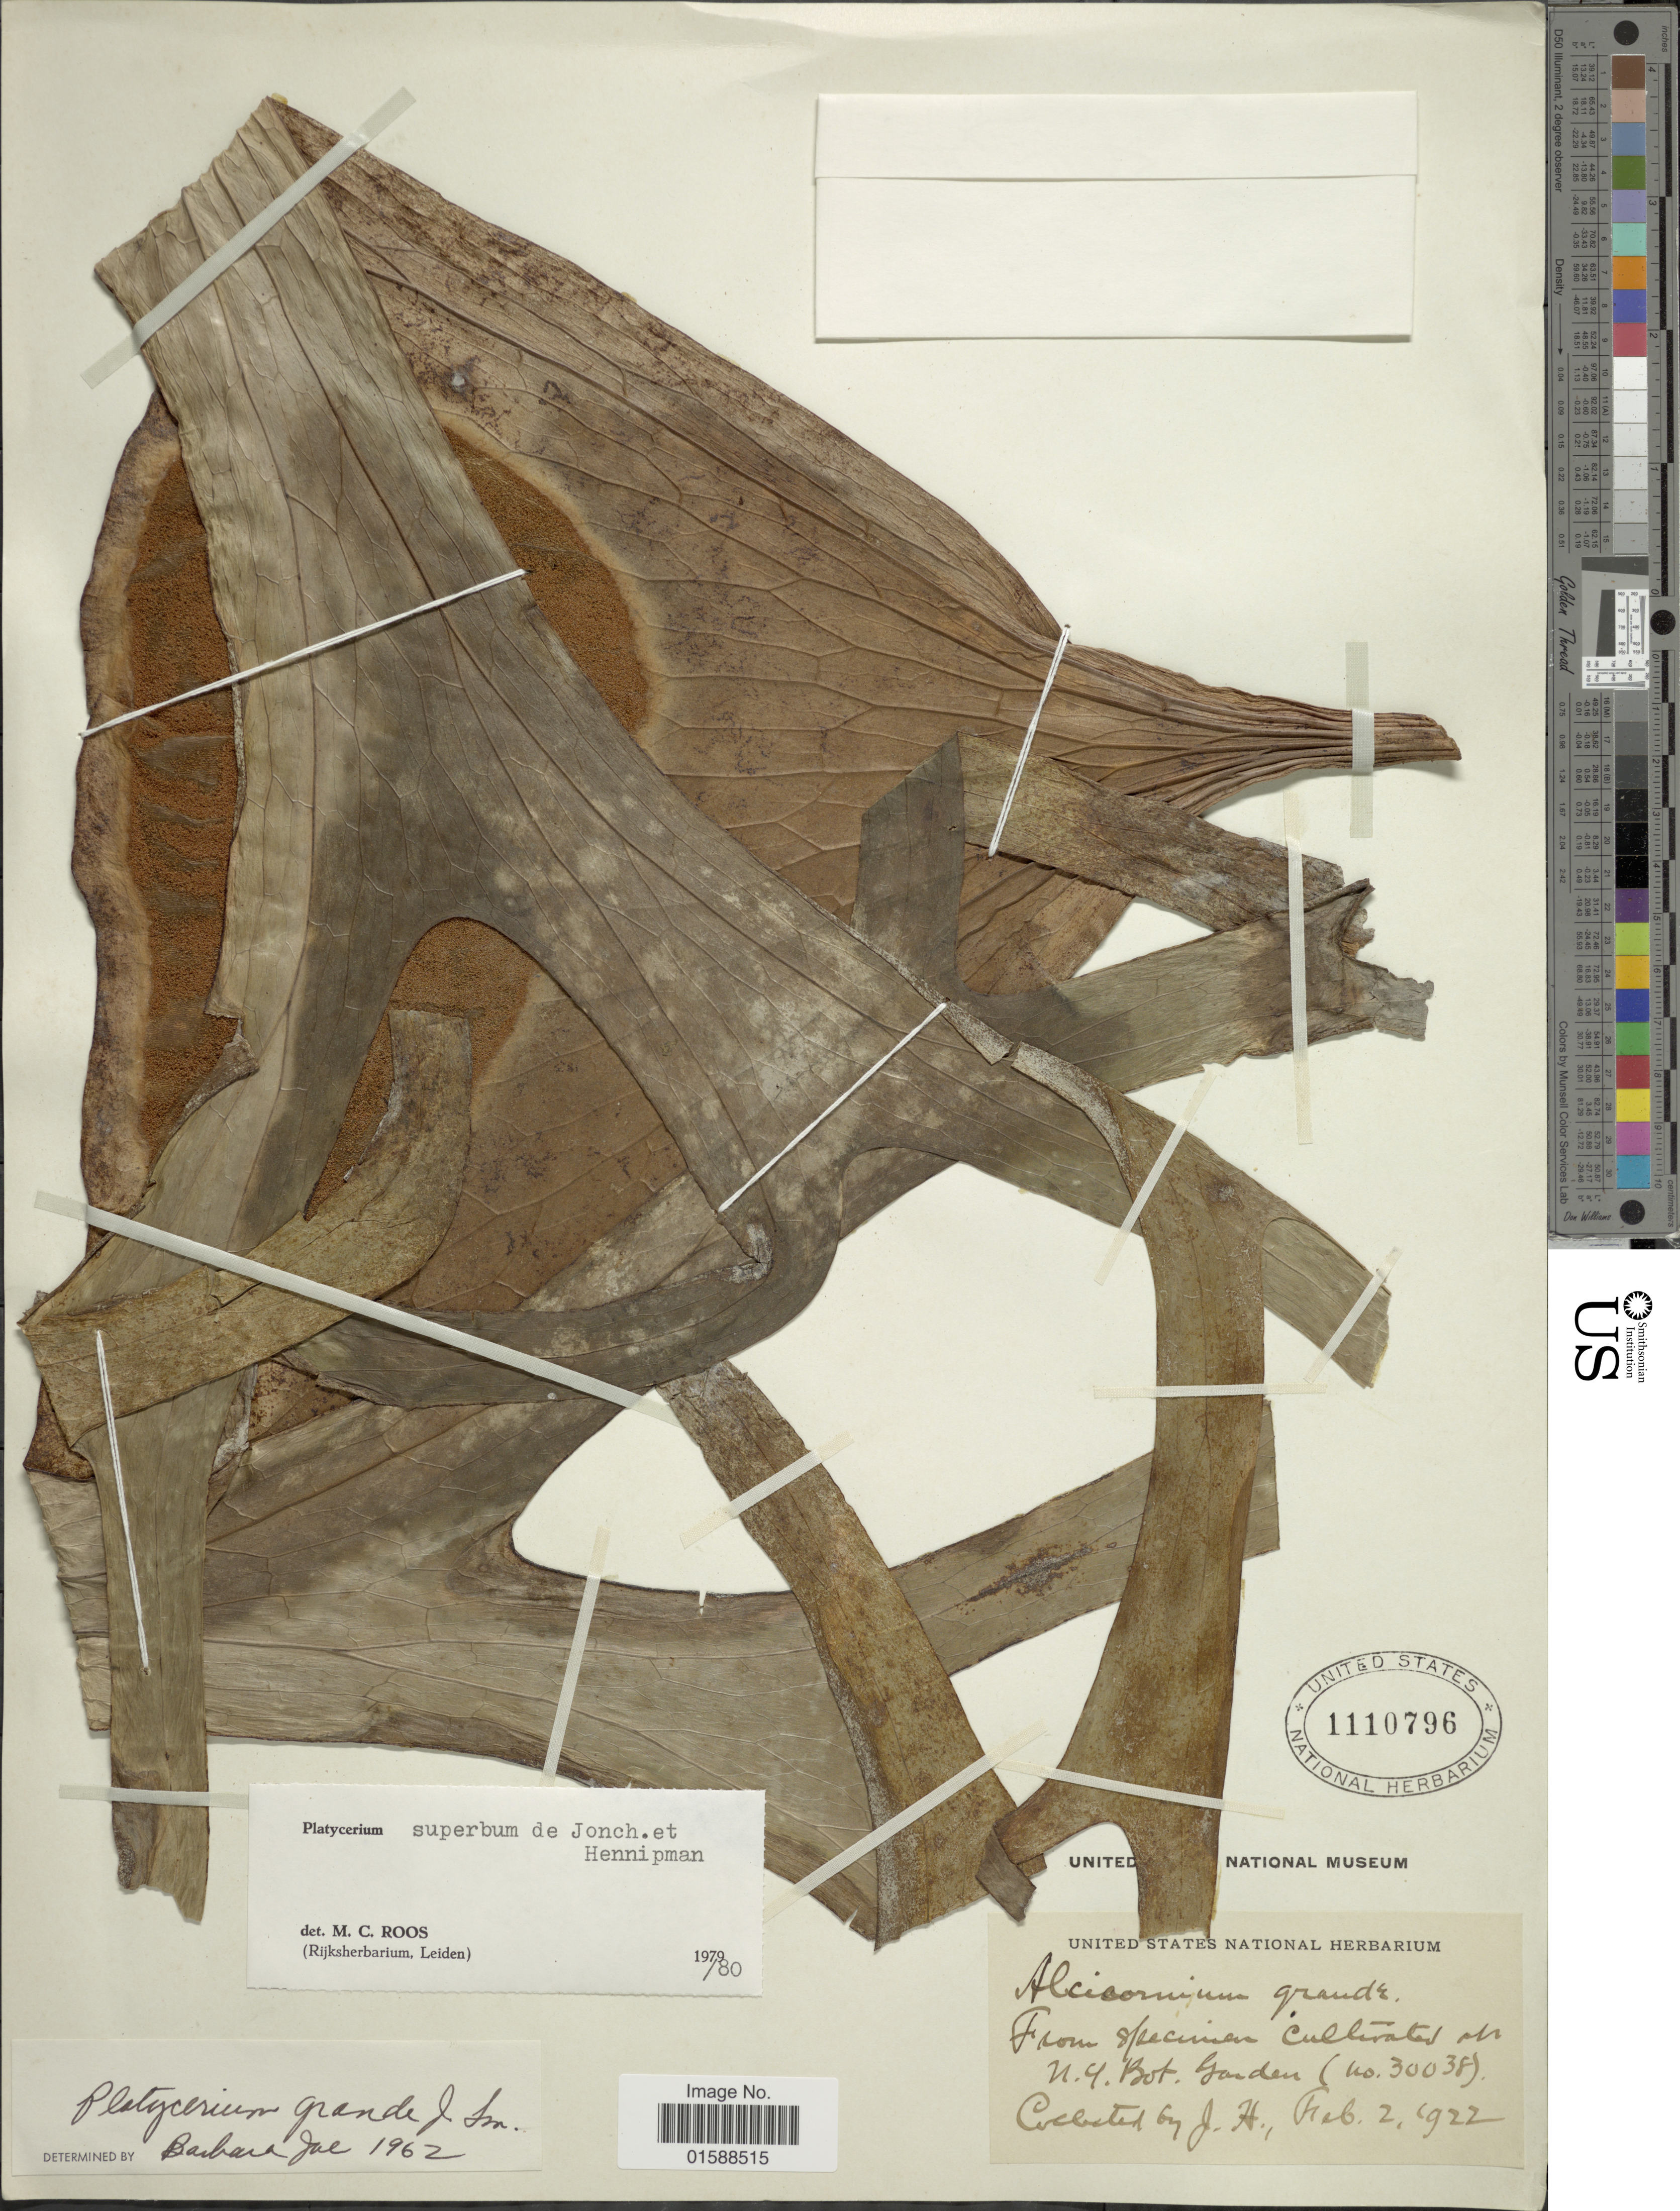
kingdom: Plantae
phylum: Tracheophyta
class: Polypodiopsida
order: Polypodiales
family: Polypodiaceae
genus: Platycerium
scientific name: Platycerium superbum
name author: de Jonch. & Hennipman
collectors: J. H.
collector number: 30038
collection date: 1922-02-02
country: United States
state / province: New York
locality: N. Y. Bot. Garden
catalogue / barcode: US 1110796